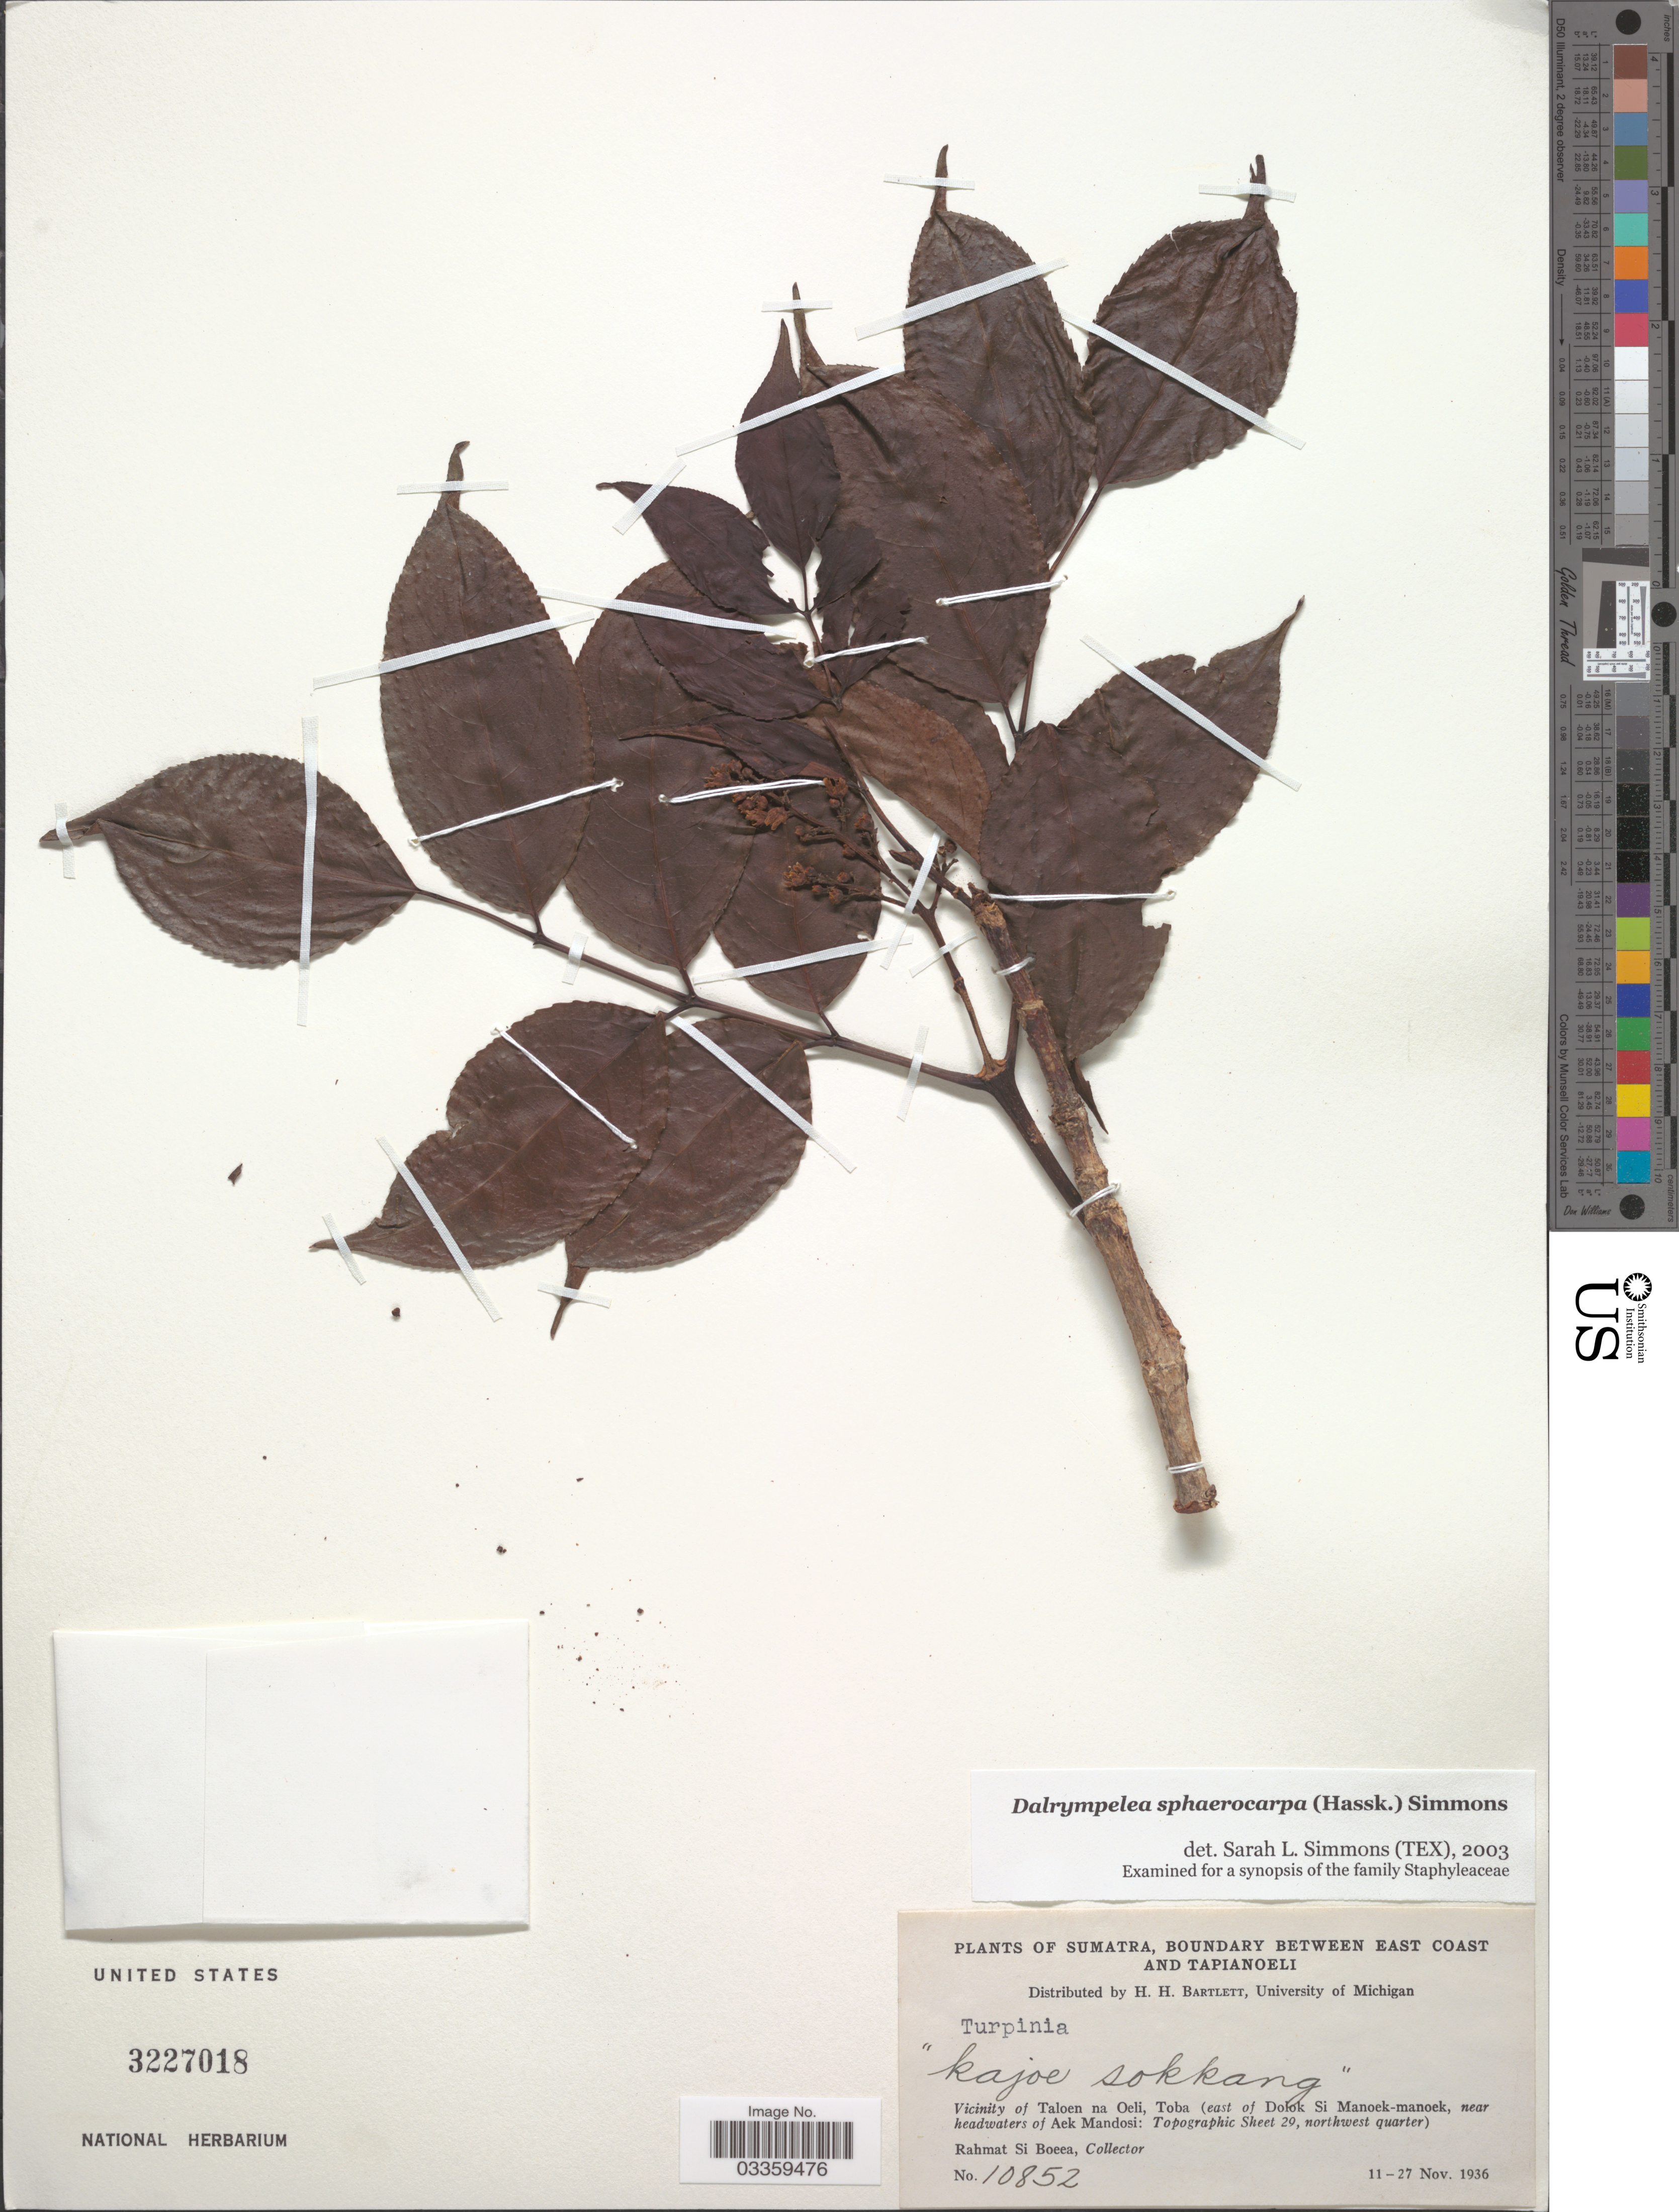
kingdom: Plantae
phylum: Tracheophyta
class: Magnoliopsida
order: Crossosomatales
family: Staphyleaceae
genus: Dalrympelea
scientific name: Dalrympelea sphaerocarpa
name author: (Hassk.) Nor-Ezzaw.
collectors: Rahmat Si Boeea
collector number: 10852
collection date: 1936-11-11/1936-11-27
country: Indonesia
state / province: Sumatra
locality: Boundary between East Coast and Tapianoeli. Vicinity of Taloen na Oeli, Toba (east of Dolok Si Manoek-manoek, near headwaters of Aek Mandosi: Topographic Sheet 29, northwest quarter).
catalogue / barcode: US 3227018